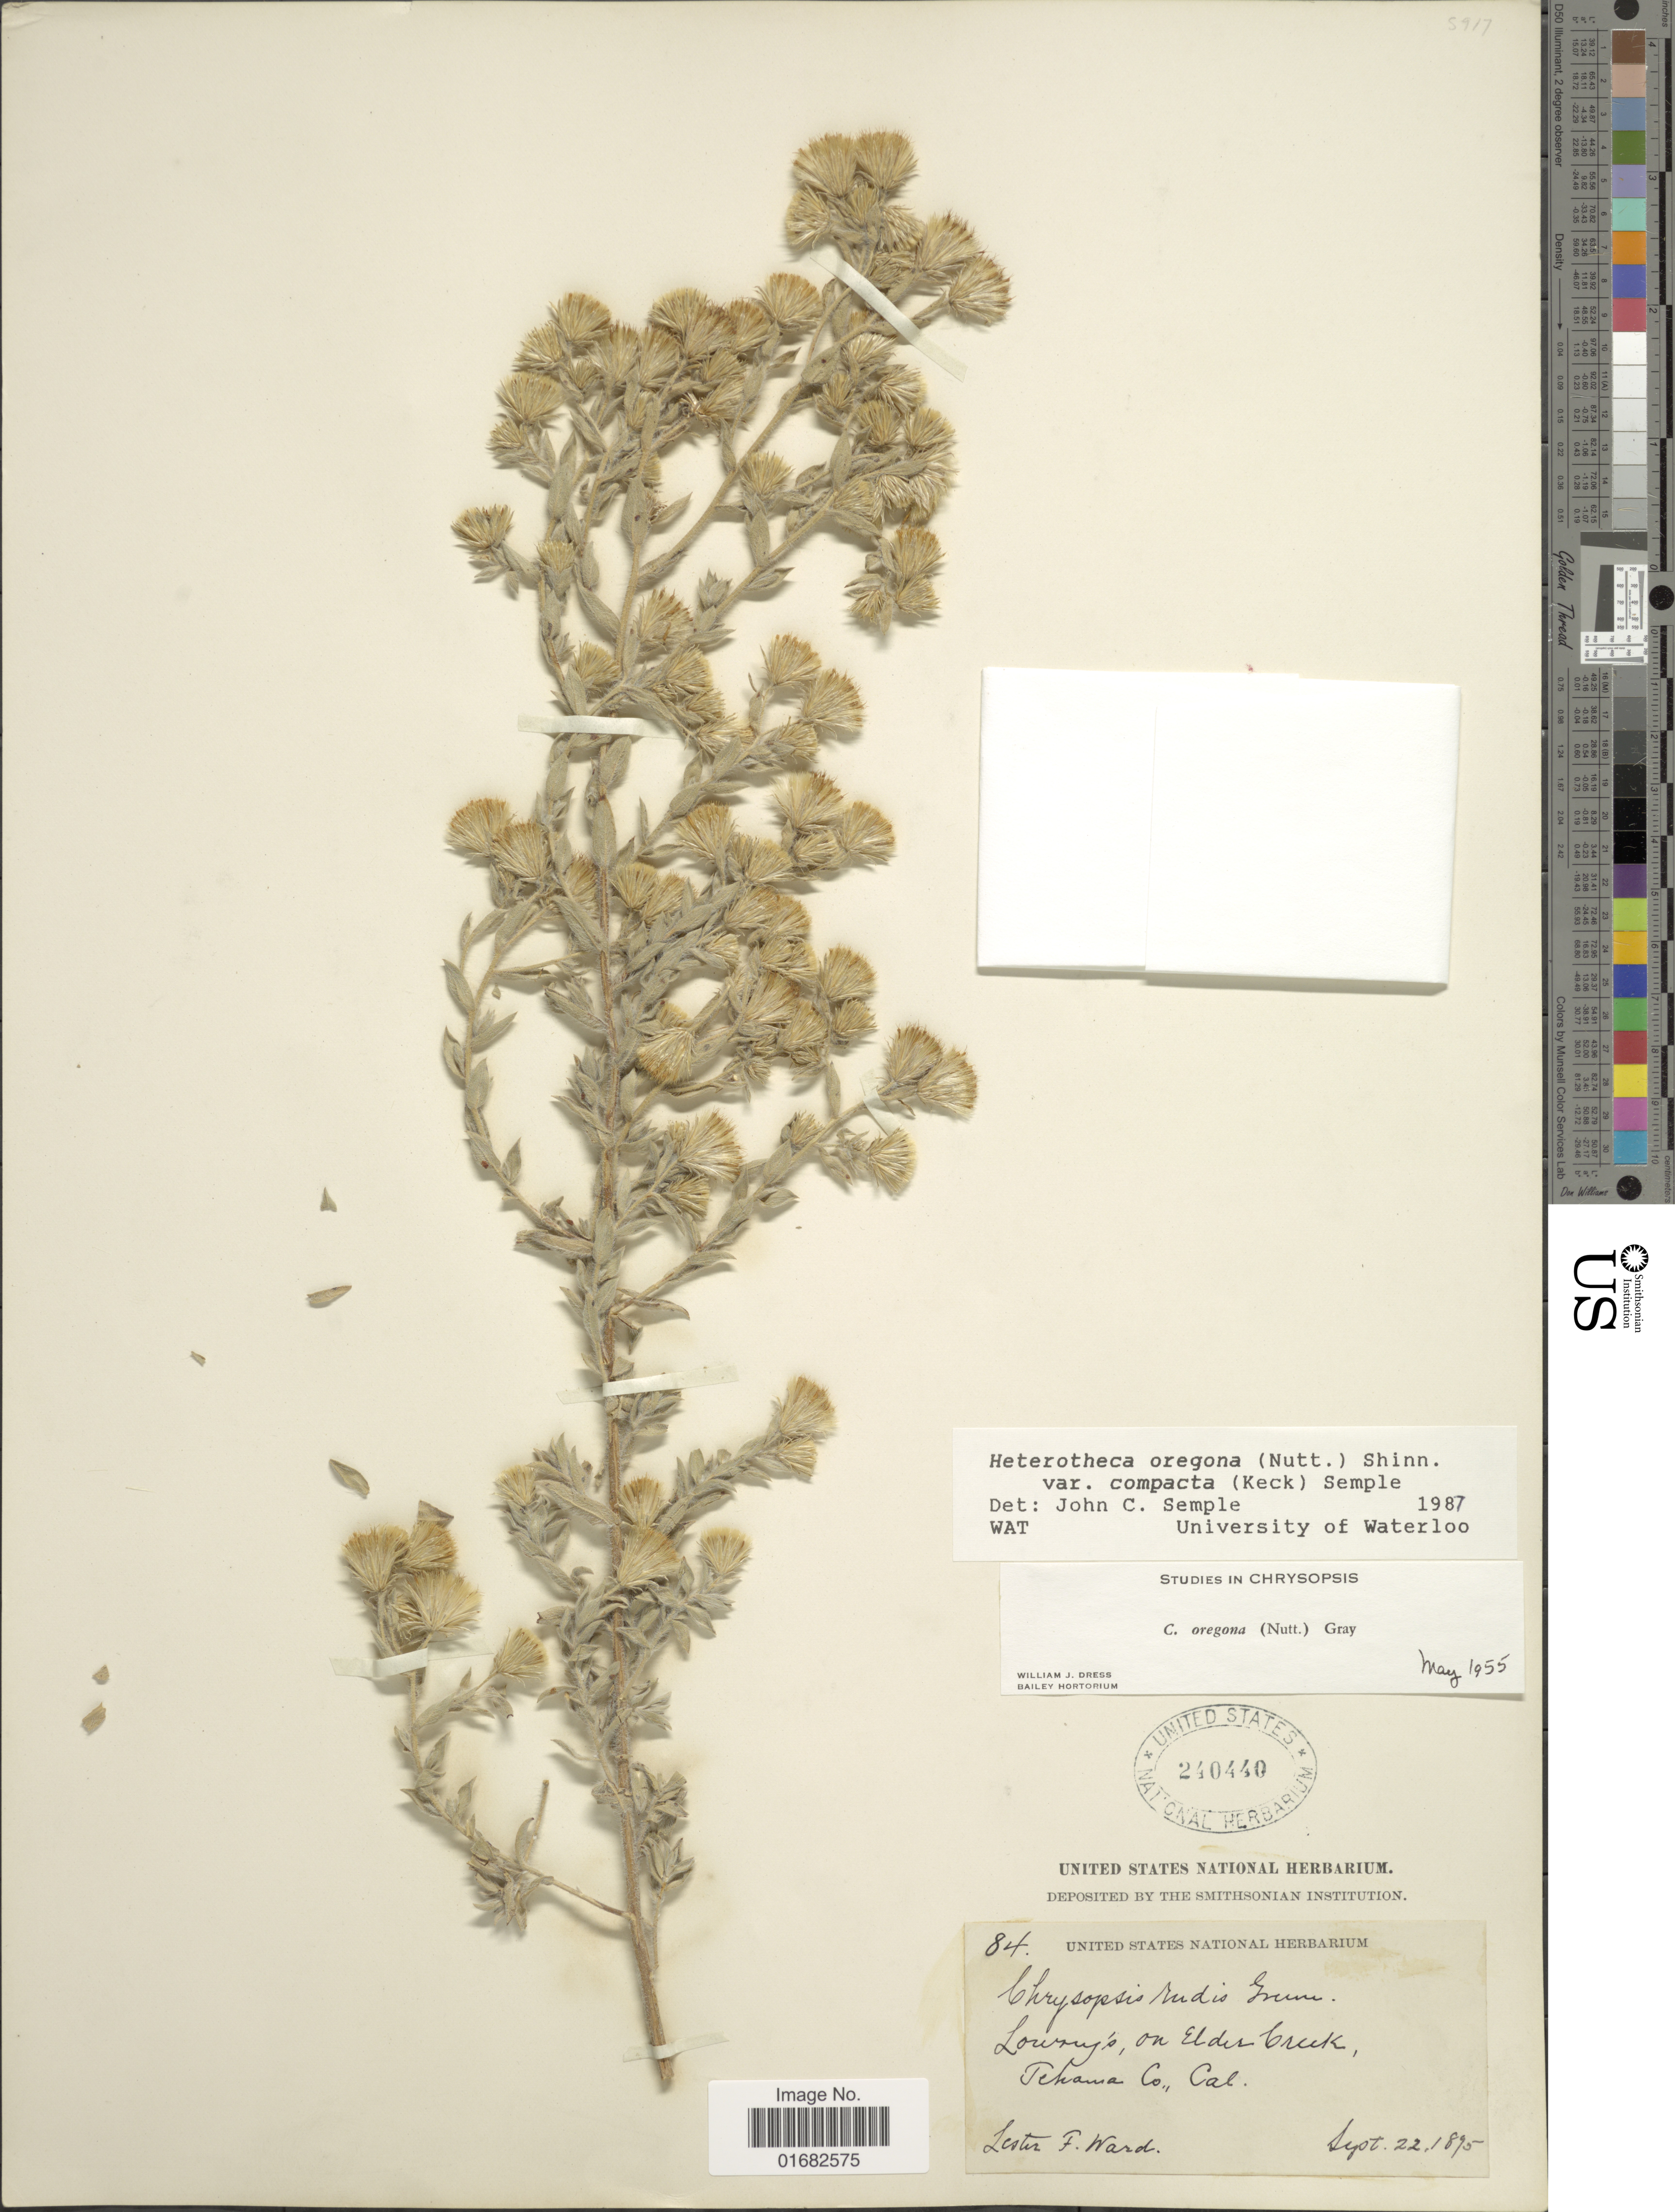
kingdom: Plantae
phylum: Tracheophyta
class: Magnoliopsida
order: Asterales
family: Asteraceae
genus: Heterotheca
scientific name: Heterotheca oregona var. compacta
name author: (D.D. Keck) Semple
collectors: L. F. Ward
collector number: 84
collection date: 1895-09-22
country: United States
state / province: California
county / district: Tehama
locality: Lowrey's, on Elder Creek. Tehama Co.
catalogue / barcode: US 240440